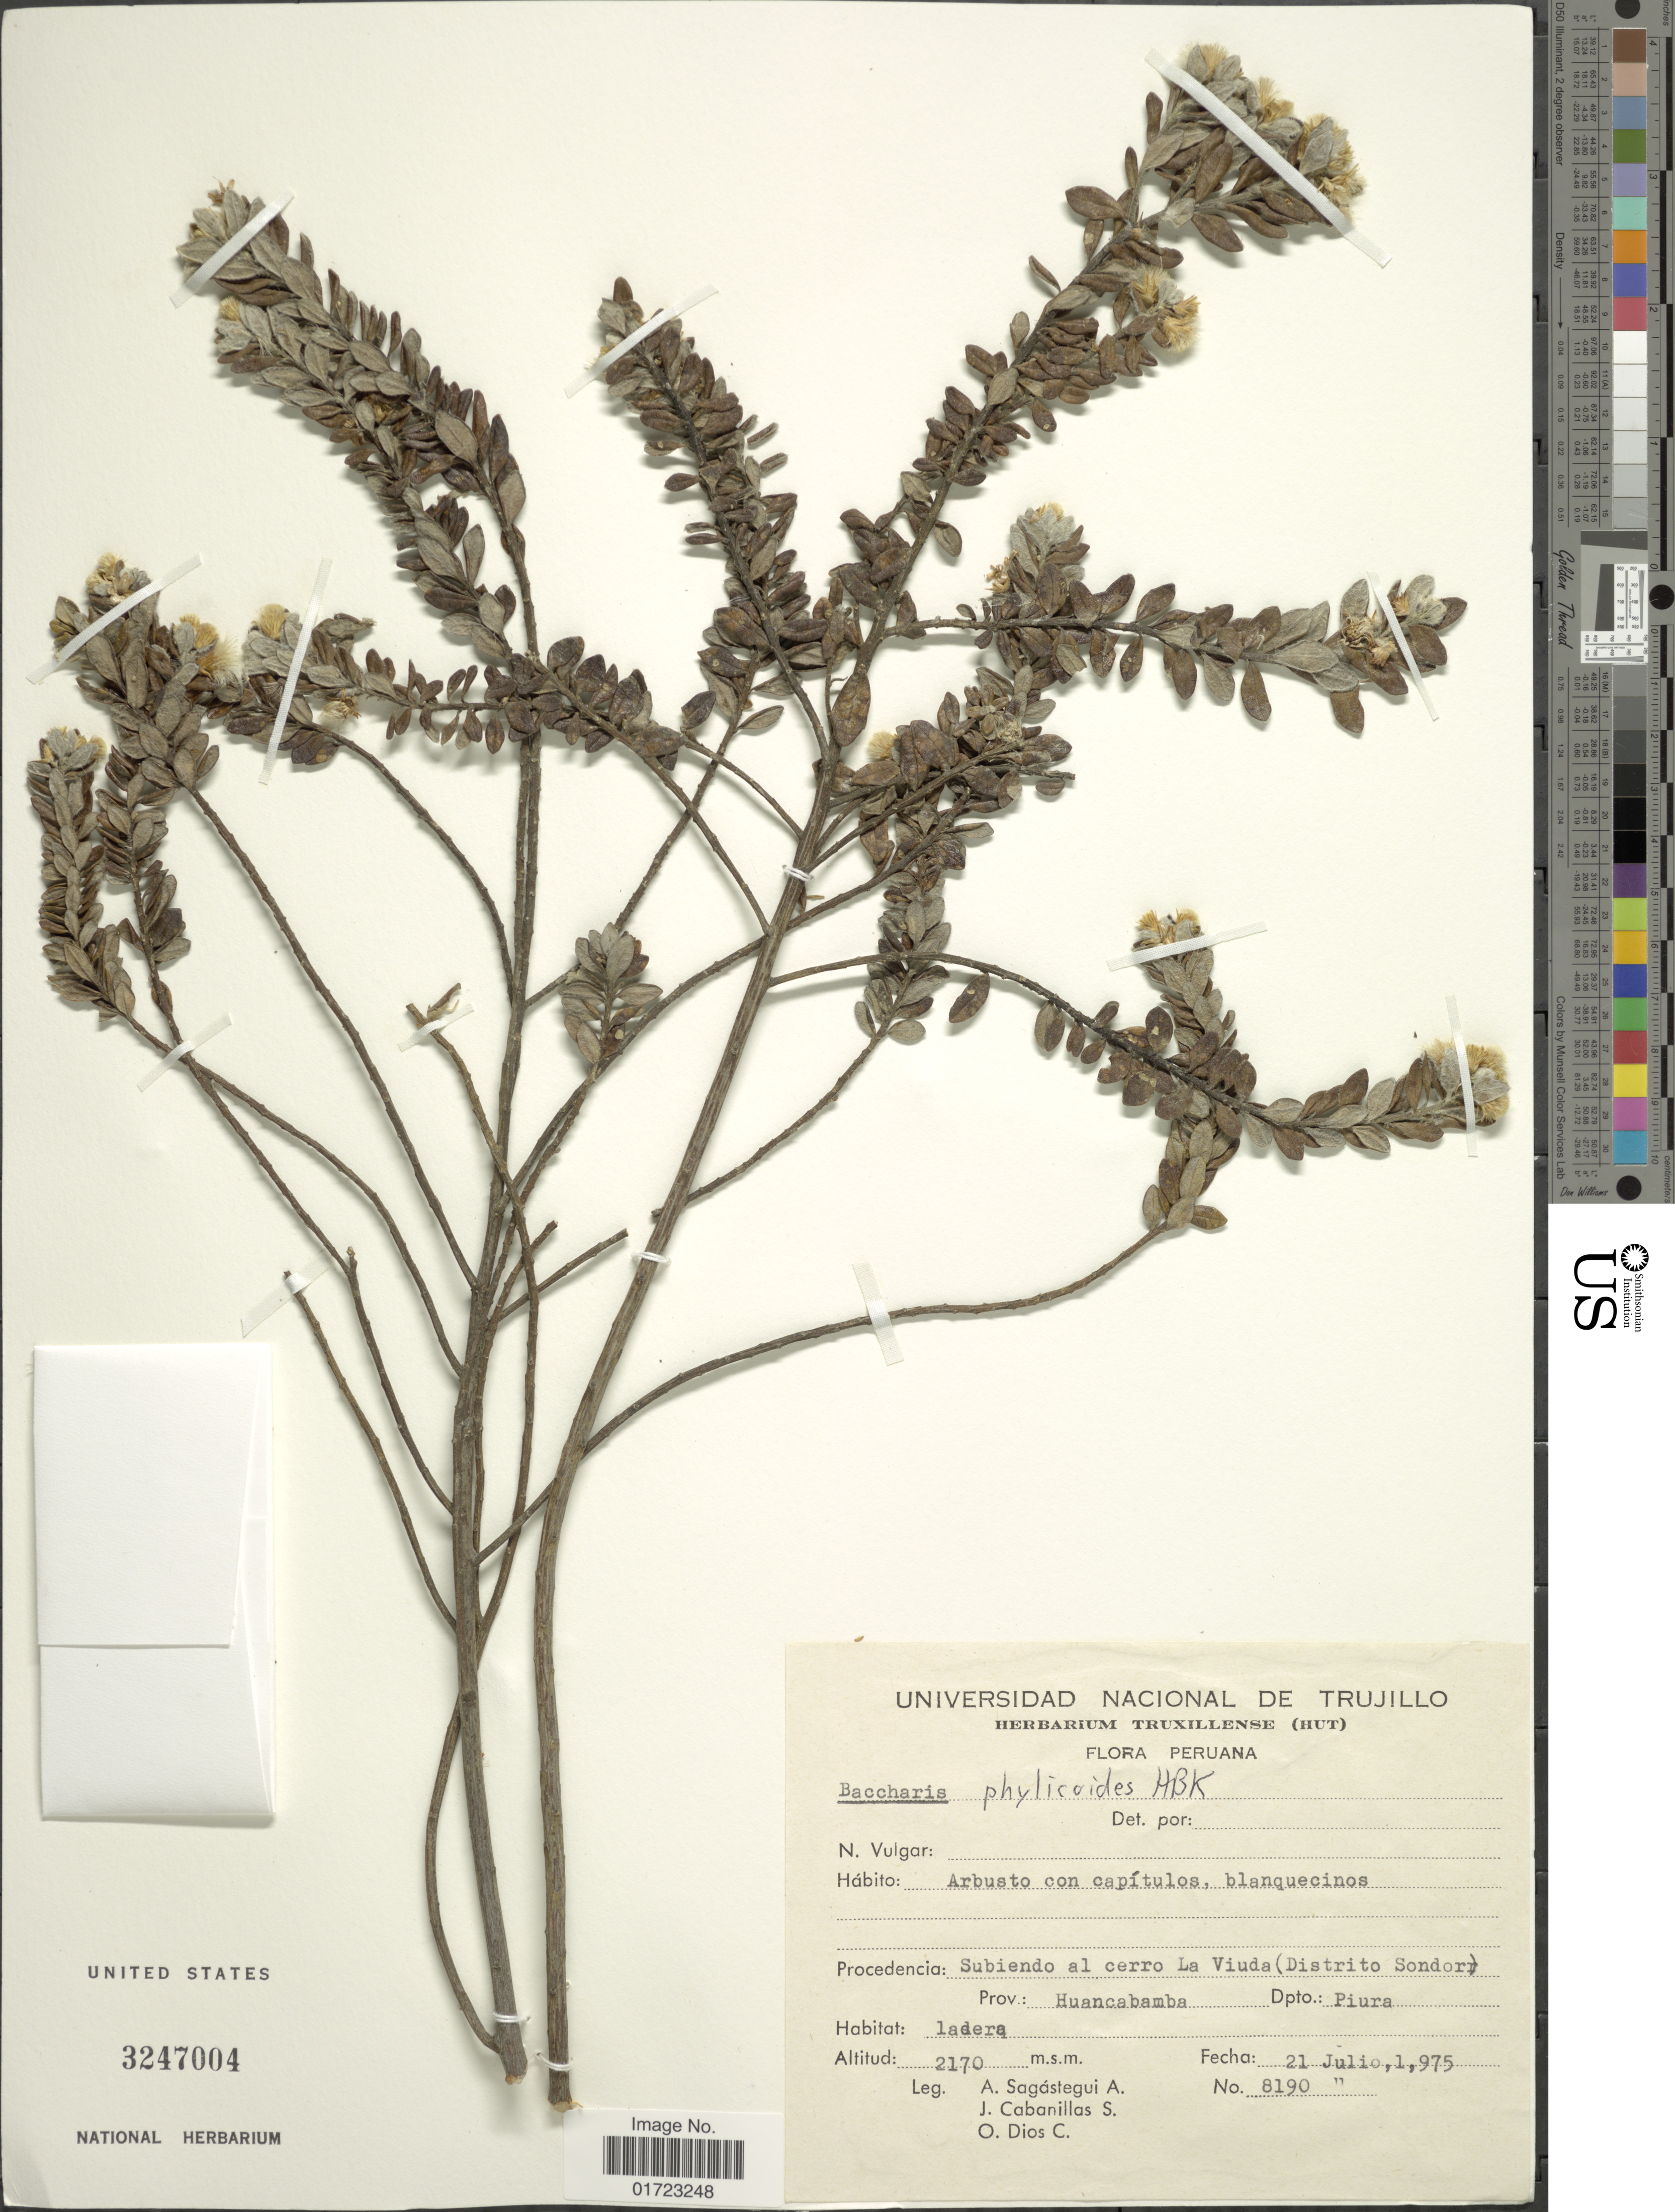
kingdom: Plantae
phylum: Tracheophyta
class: Magnoliopsida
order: Asterales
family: Asteraceae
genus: Baccharis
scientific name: Baccharis phylicoides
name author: Kunth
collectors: A. Sagástegui A., J. Cabanillas S. & O. Dios C.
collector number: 8190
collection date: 1975-07-21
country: Peru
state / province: Piura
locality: Subiendo al cerro La Viuda (Distrito Sondor) Prov.: Huancabamba, Dpto.: Piura.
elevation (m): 2170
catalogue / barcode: US 3247004